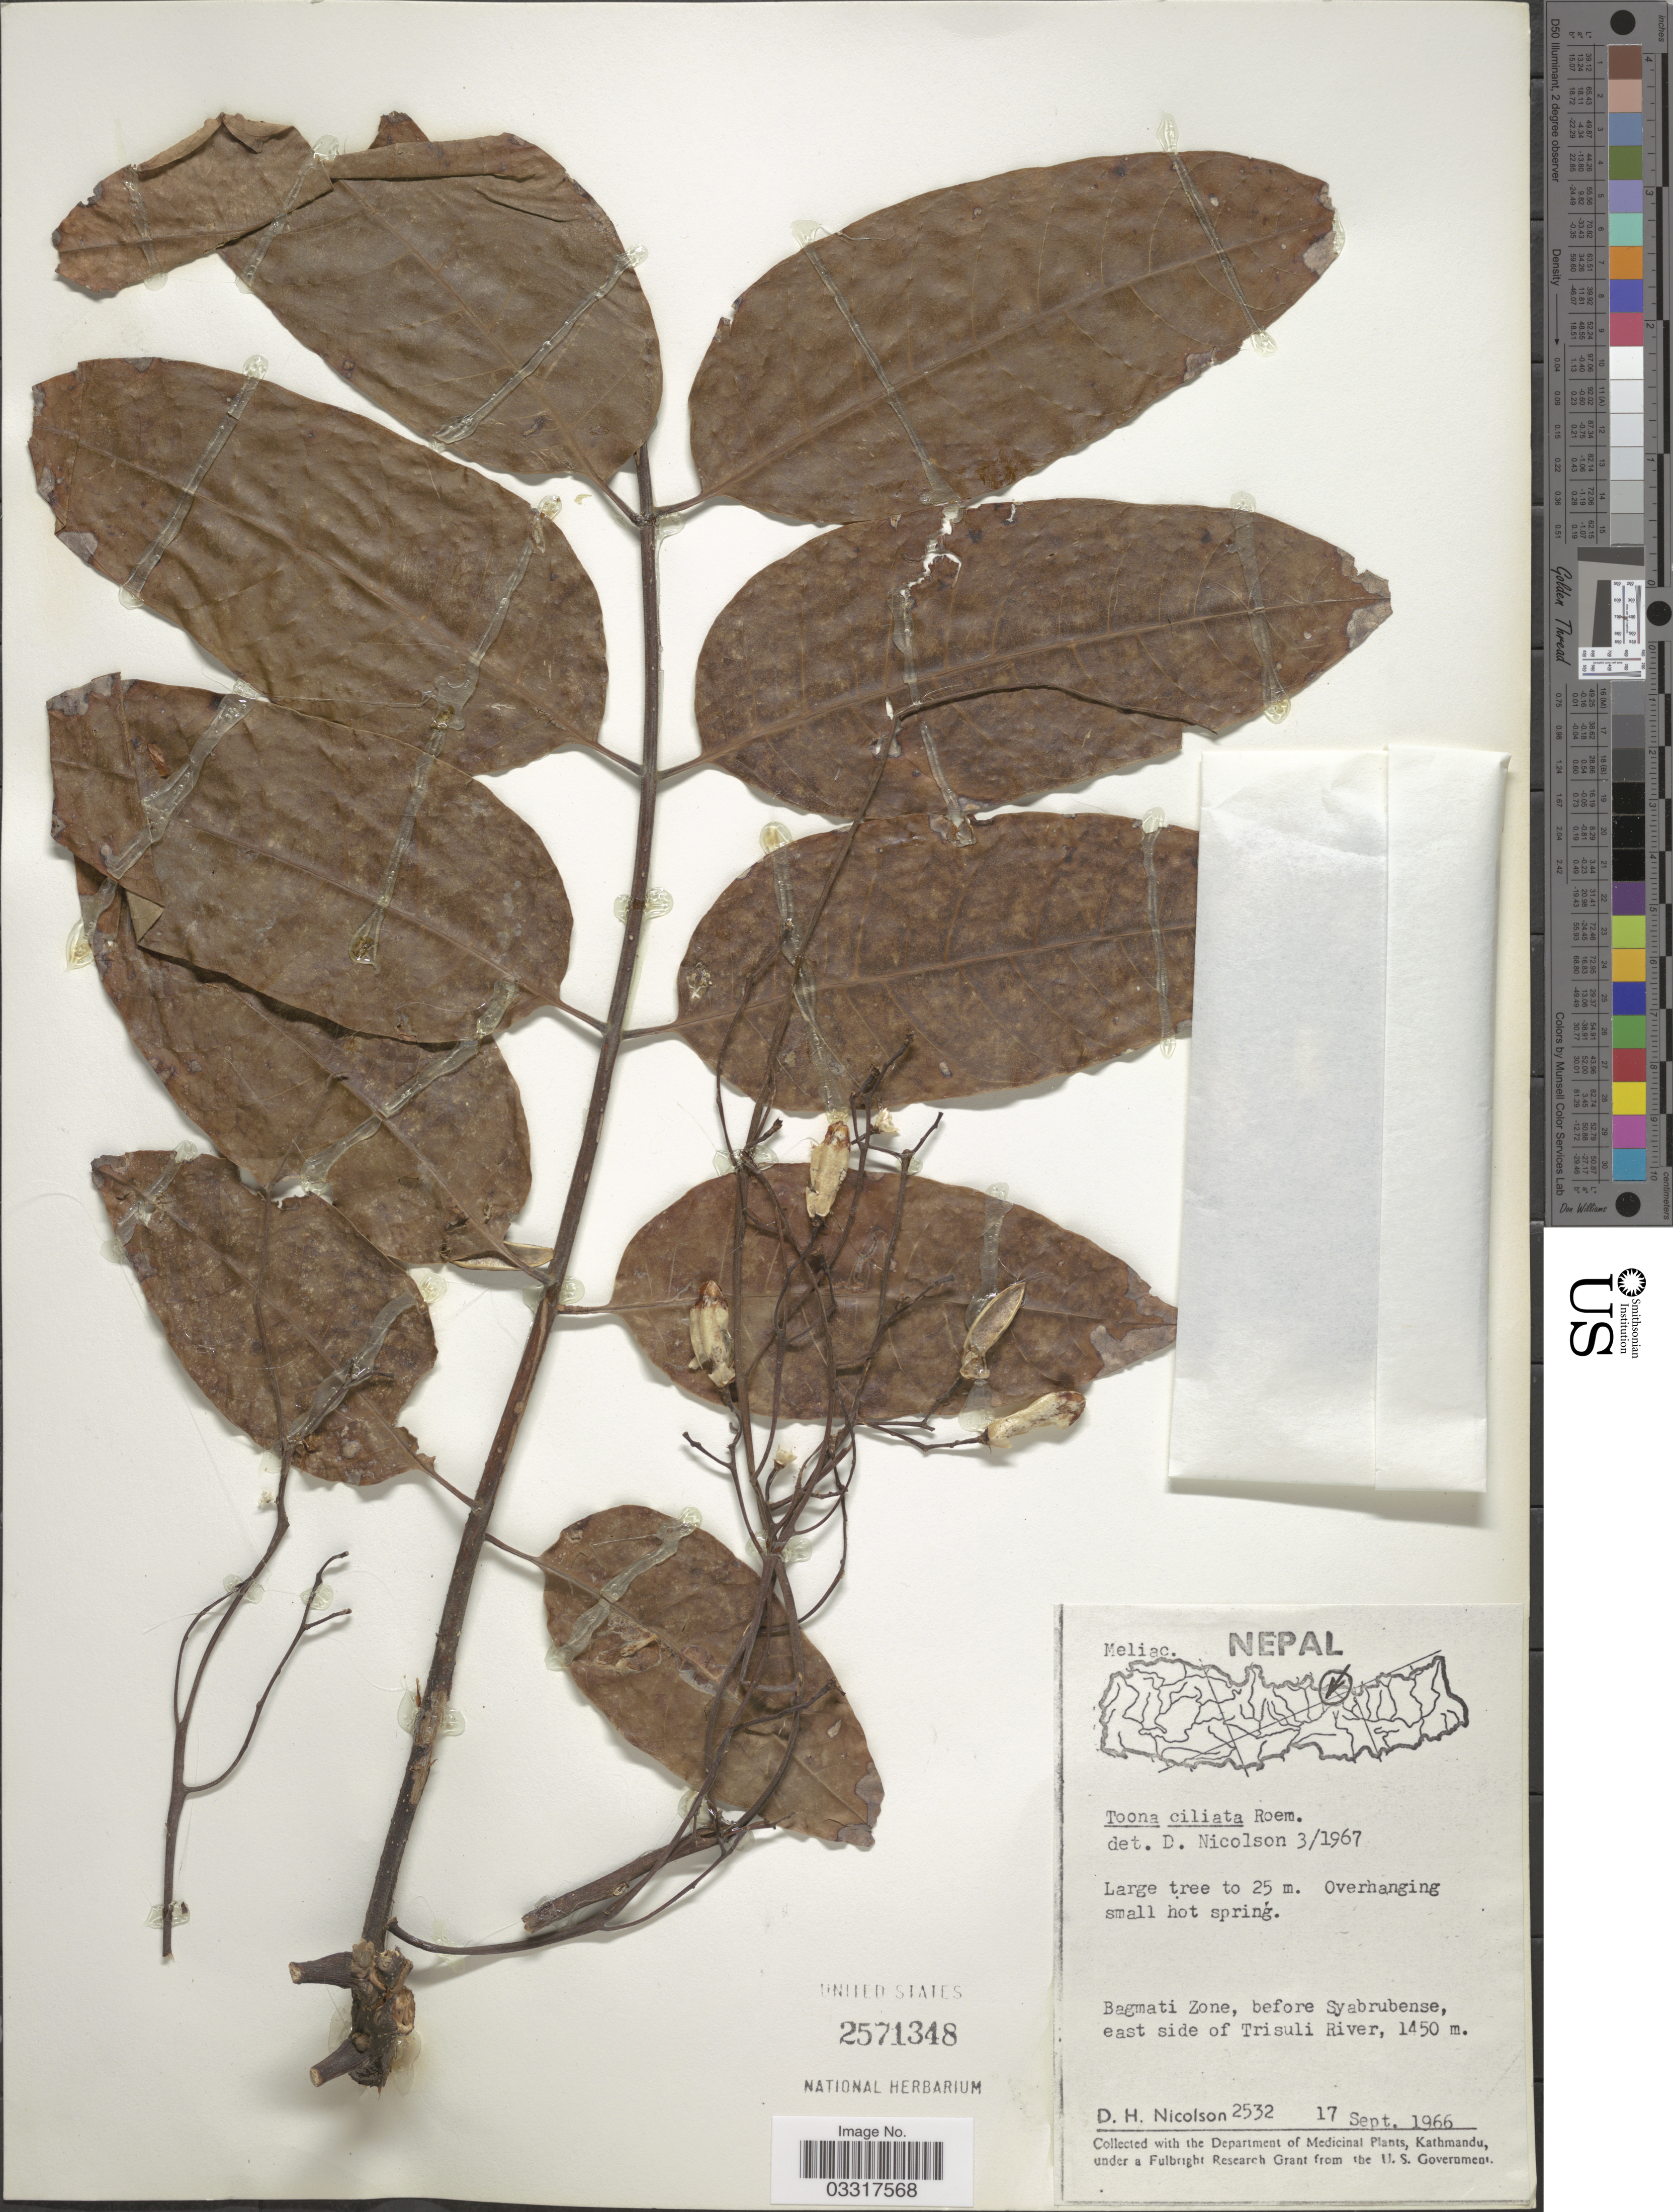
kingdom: Plantae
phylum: Tracheophyta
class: Magnoliopsida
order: Sapindales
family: Meliaceae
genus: Toona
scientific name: Toona ciliata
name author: M. Roem.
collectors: D. H. Nicolson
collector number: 2532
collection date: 1966-09-17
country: Nepal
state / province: Bagmati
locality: Bagmati Zone, before Syabrubense, east side of Trisuli River.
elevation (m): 1450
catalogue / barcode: US 2571348